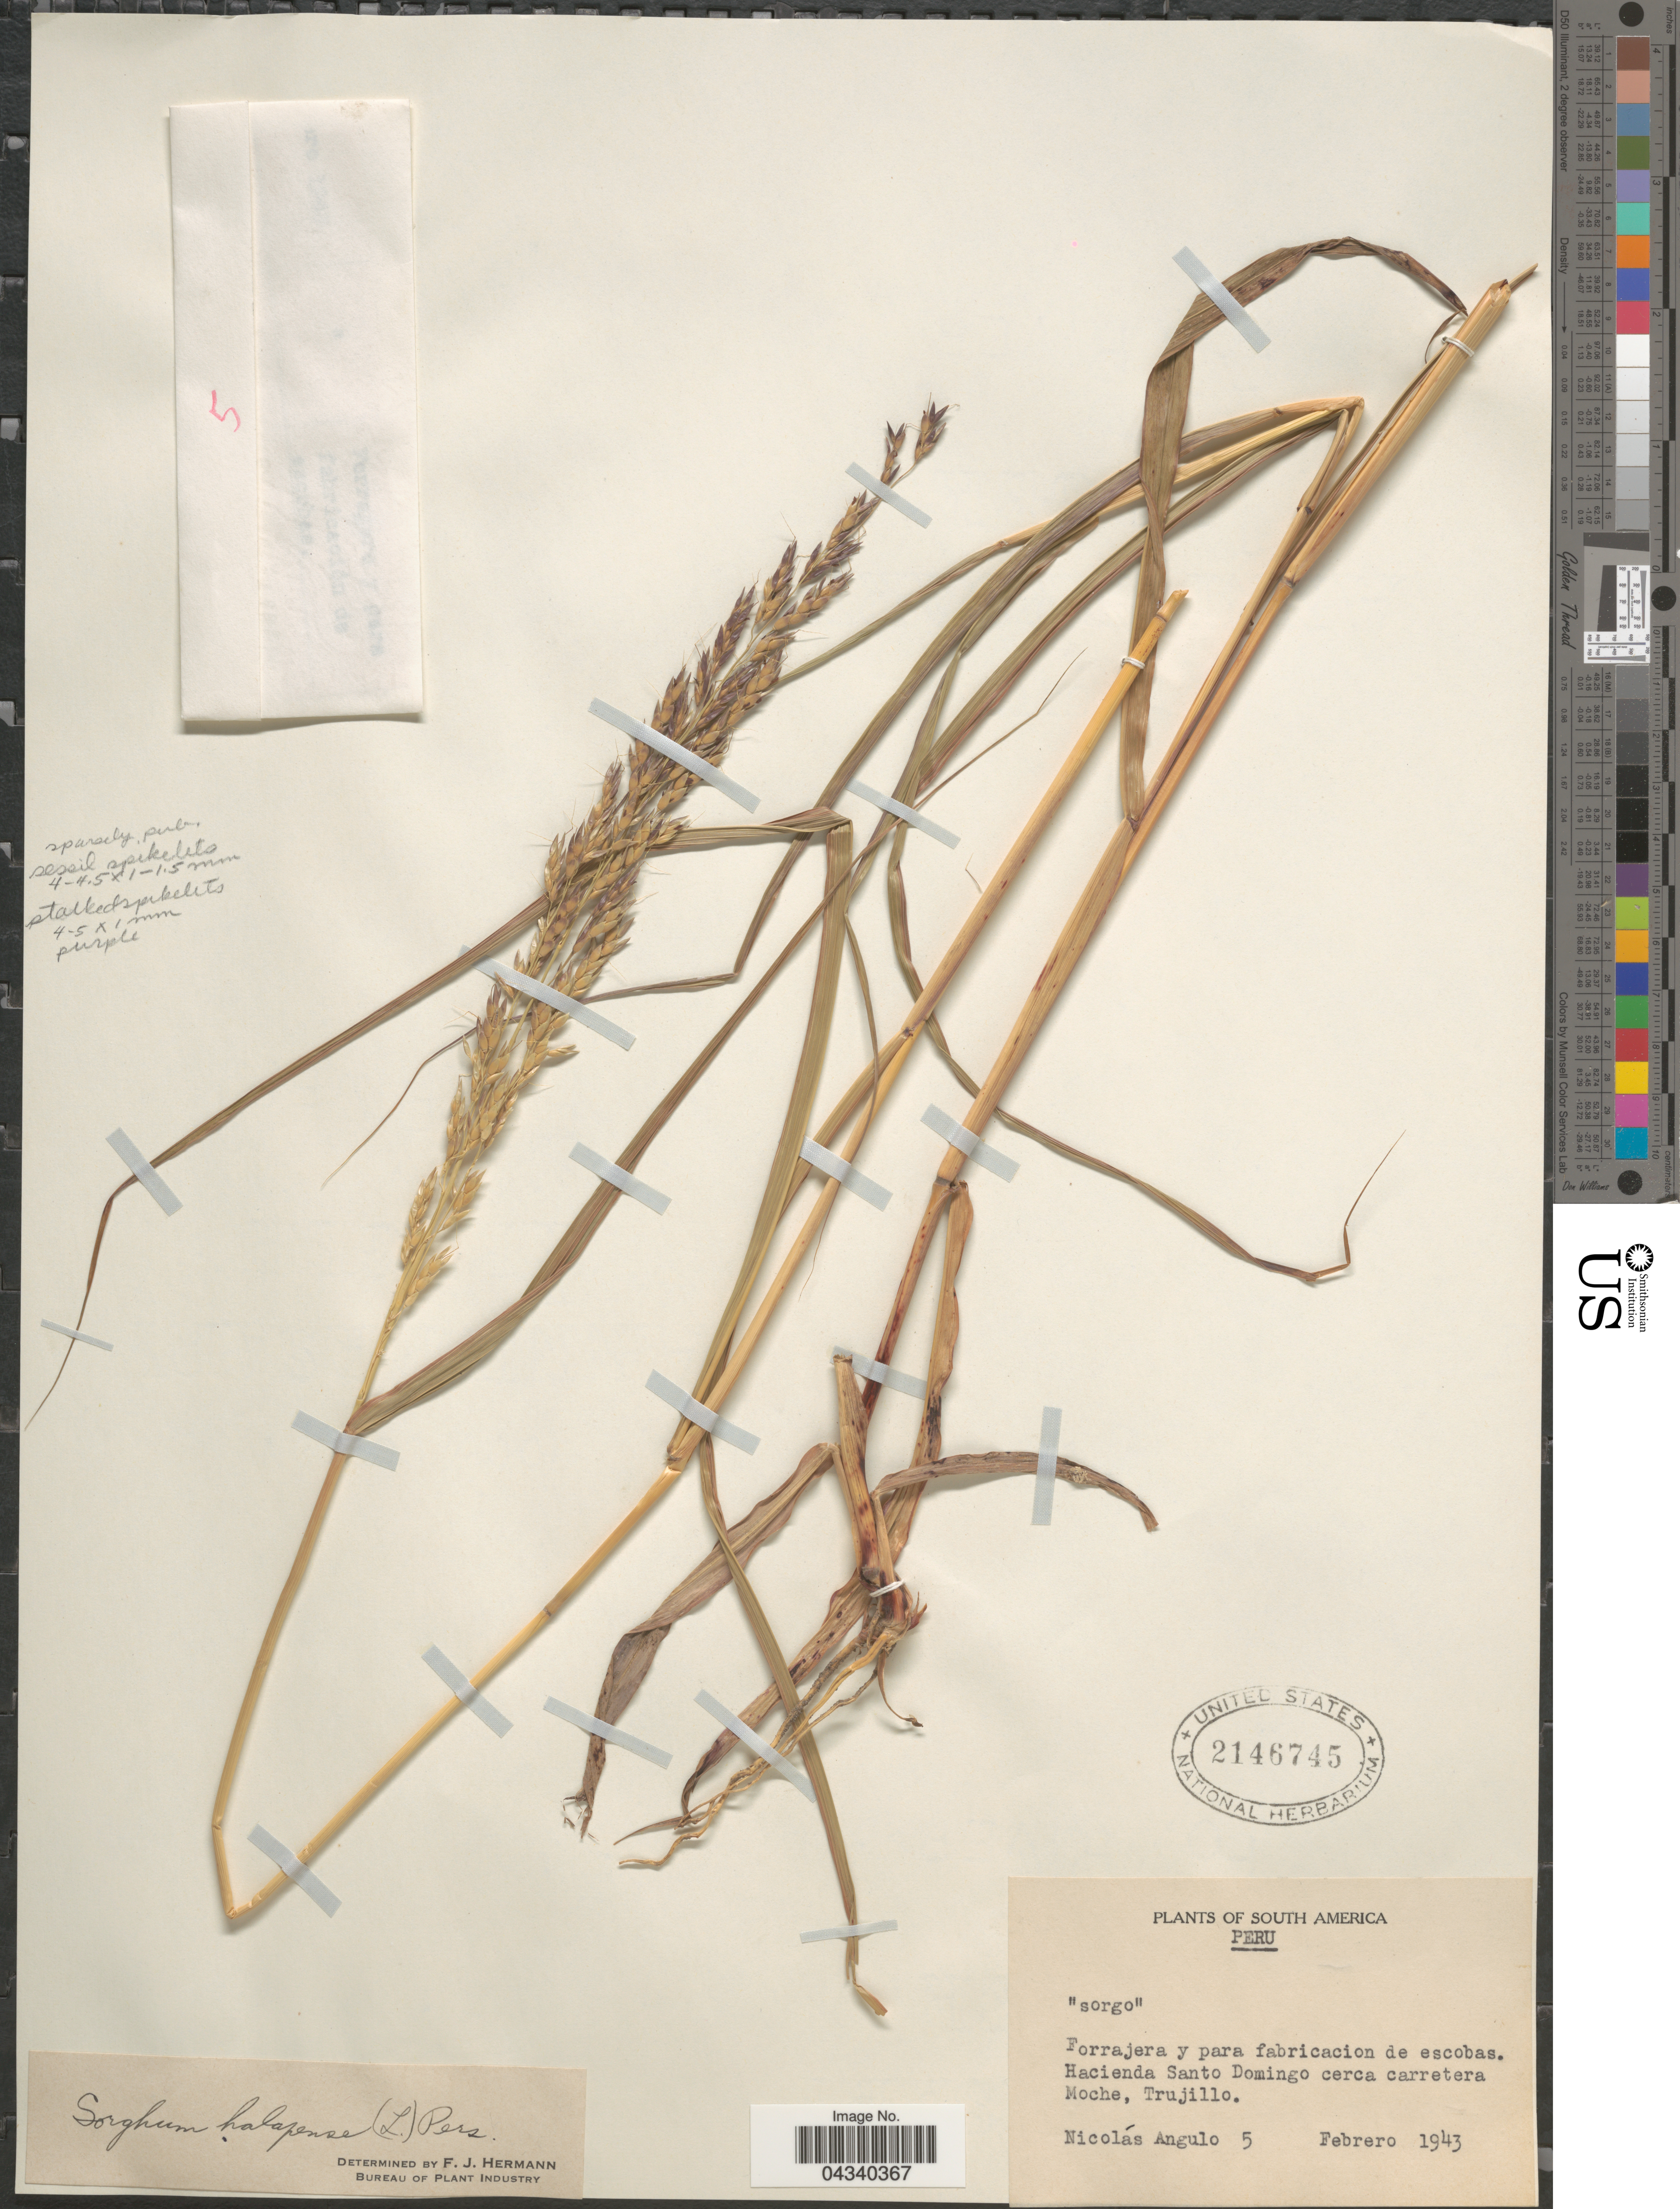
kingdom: Plantae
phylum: Tracheophyta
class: Liliopsida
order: Poales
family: Poaceae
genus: Sorghum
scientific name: Sorghum halepense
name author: (L.) Pers.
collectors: N. Angulo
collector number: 5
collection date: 1943-02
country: Peru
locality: Hacienda Santo Domingo cerca carretera Moche, Trujillo.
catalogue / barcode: US 2146745